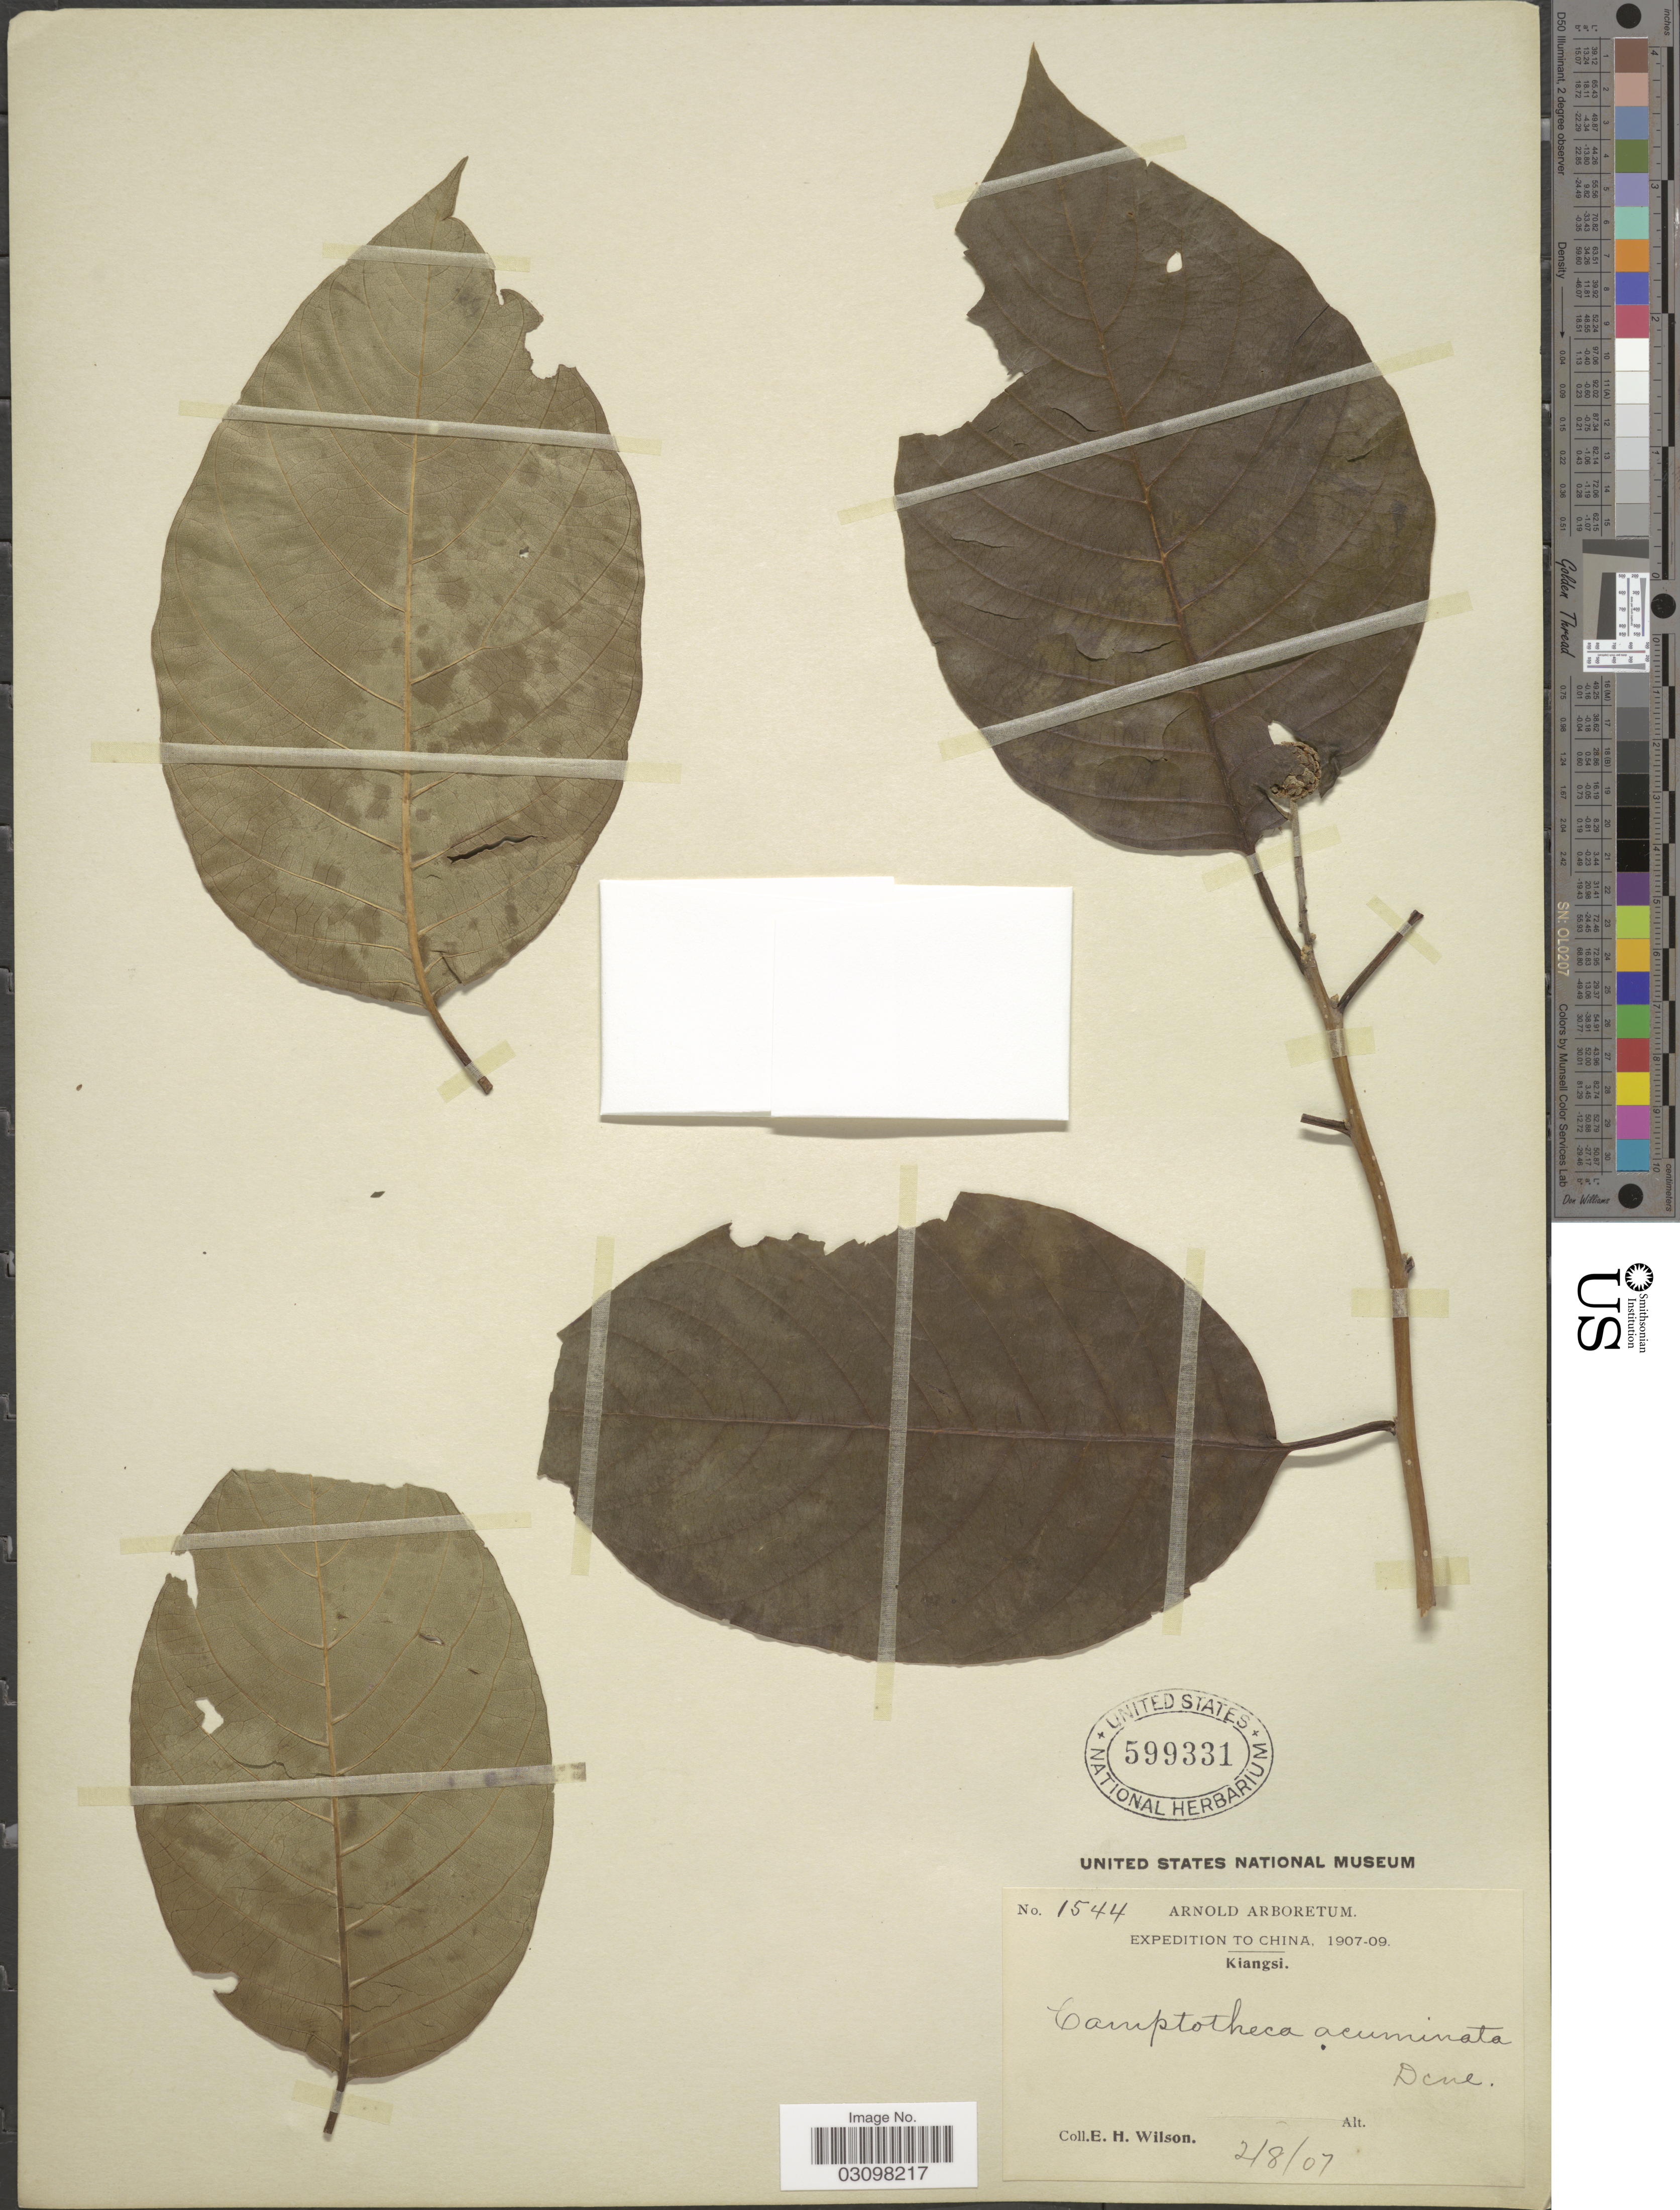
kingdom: Plantae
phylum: Tracheophyta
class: Magnoliopsida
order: Cornales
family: Nyssaceae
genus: Camptotheca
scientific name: Camptotheca acuminata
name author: Decne.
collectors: E. Wilson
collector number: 1544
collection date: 1907-08-02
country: China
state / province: Jiangxi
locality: Kiangsi.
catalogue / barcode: US 599331